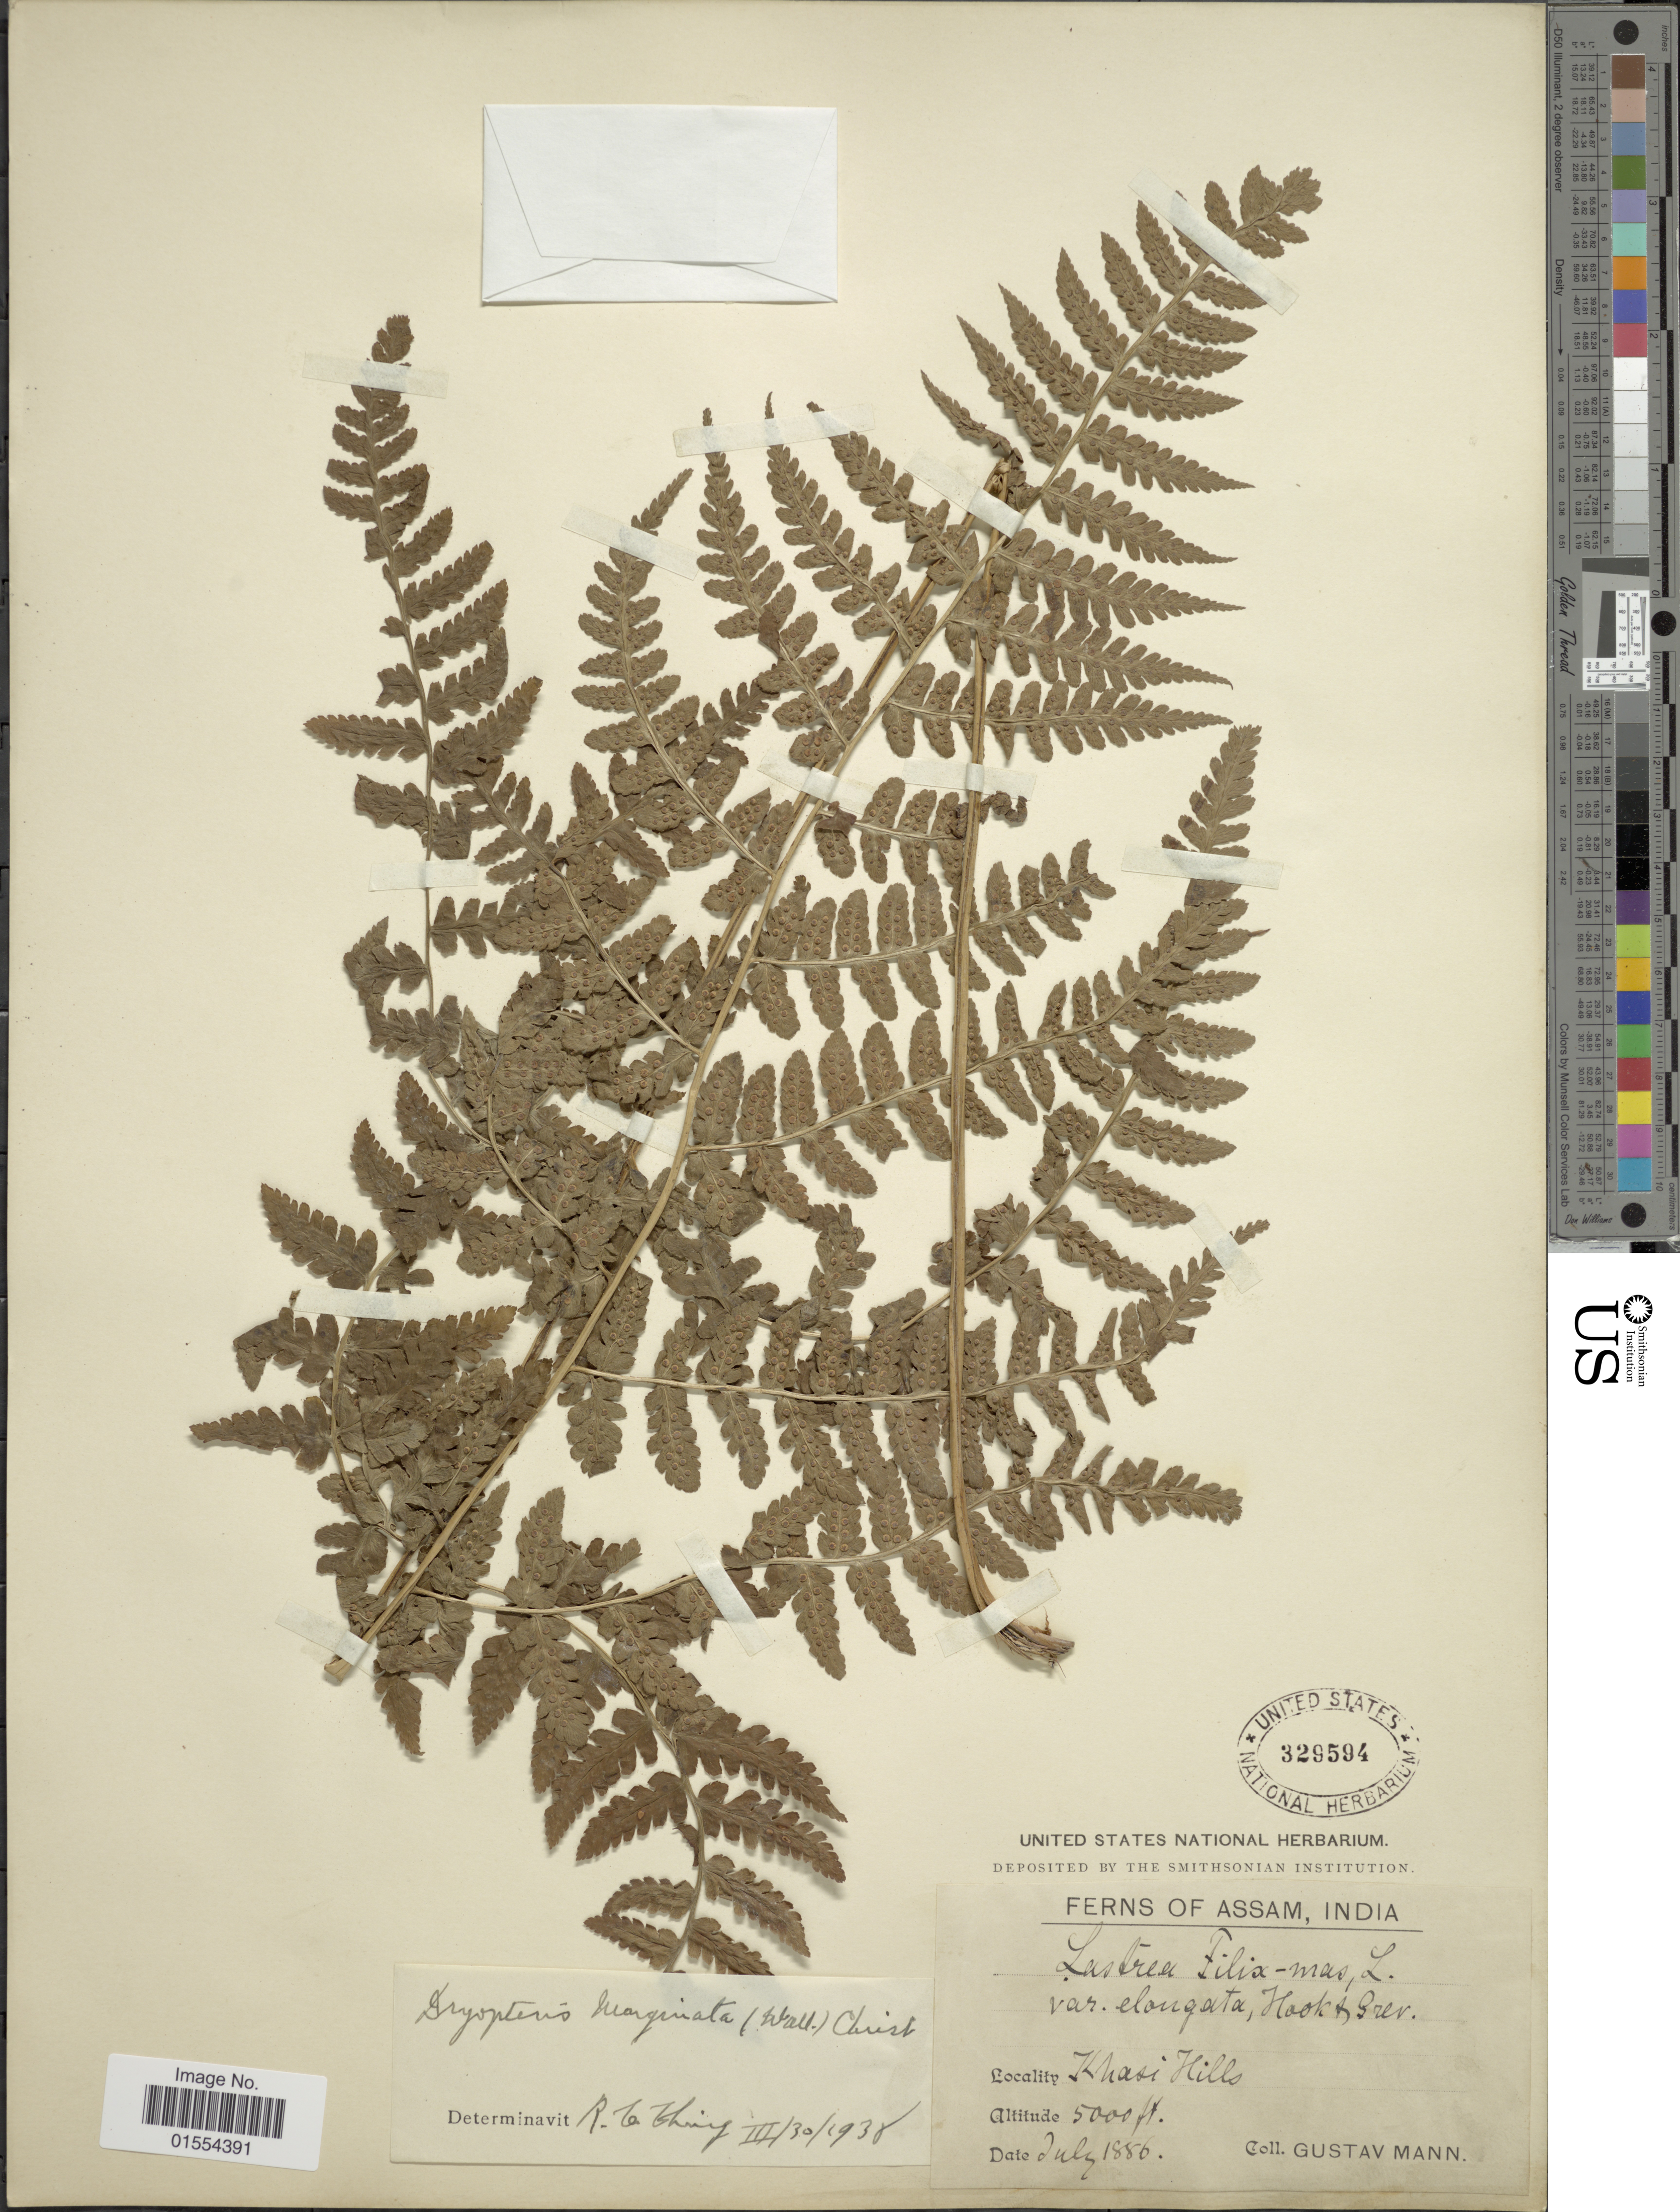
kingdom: Plantae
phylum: Tracheophyta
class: Polypodiopsida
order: Polypodiales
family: Dryopteridaceae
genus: Dryopteris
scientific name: Dryopteris marginata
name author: Christ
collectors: G. Mann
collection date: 1886-07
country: India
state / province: Meghalaya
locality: Assam, India. Khasi Hills.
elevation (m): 1524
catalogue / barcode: US 329594